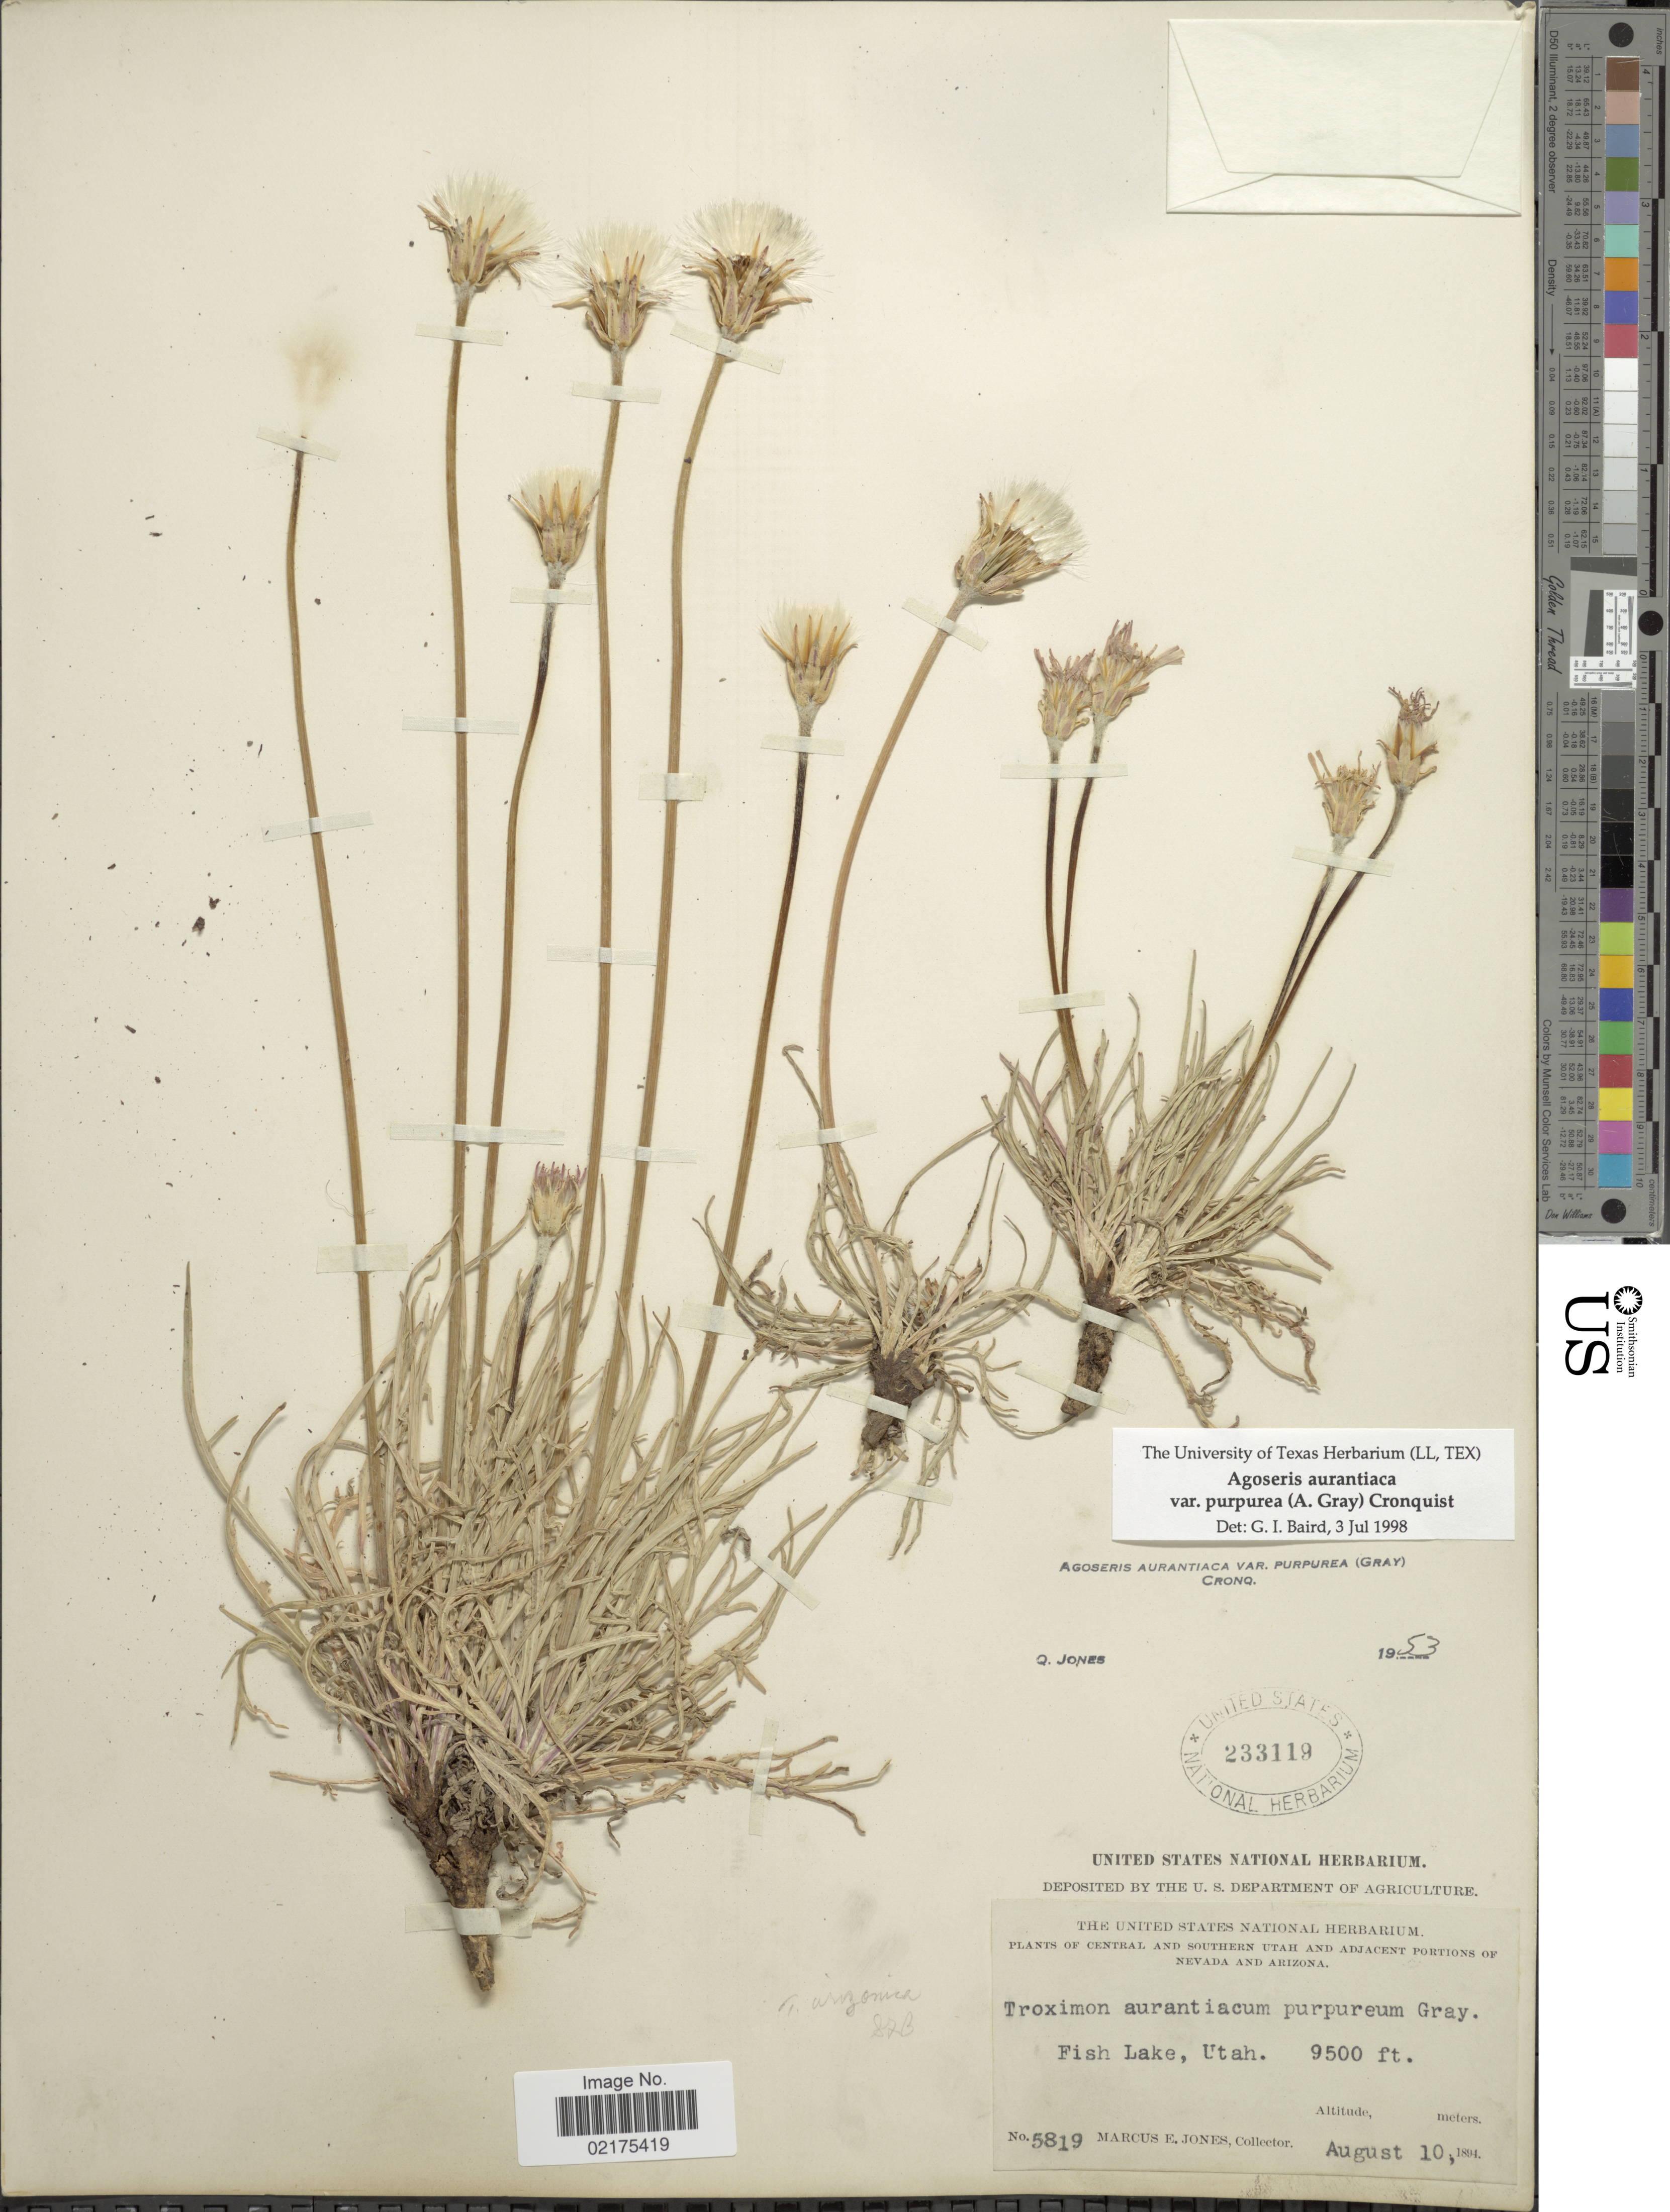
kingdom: Plantae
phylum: Tracheophyta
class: Magnoliopsida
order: Asterales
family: Asteraceae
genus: Agoseris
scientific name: Agoseris aurantiaca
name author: (Hook.) Greene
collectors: M. E. Jones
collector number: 5819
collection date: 1894-08-10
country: United States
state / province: Utah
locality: Central and Southern Utah, Fish Lake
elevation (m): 2896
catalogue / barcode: US 233119